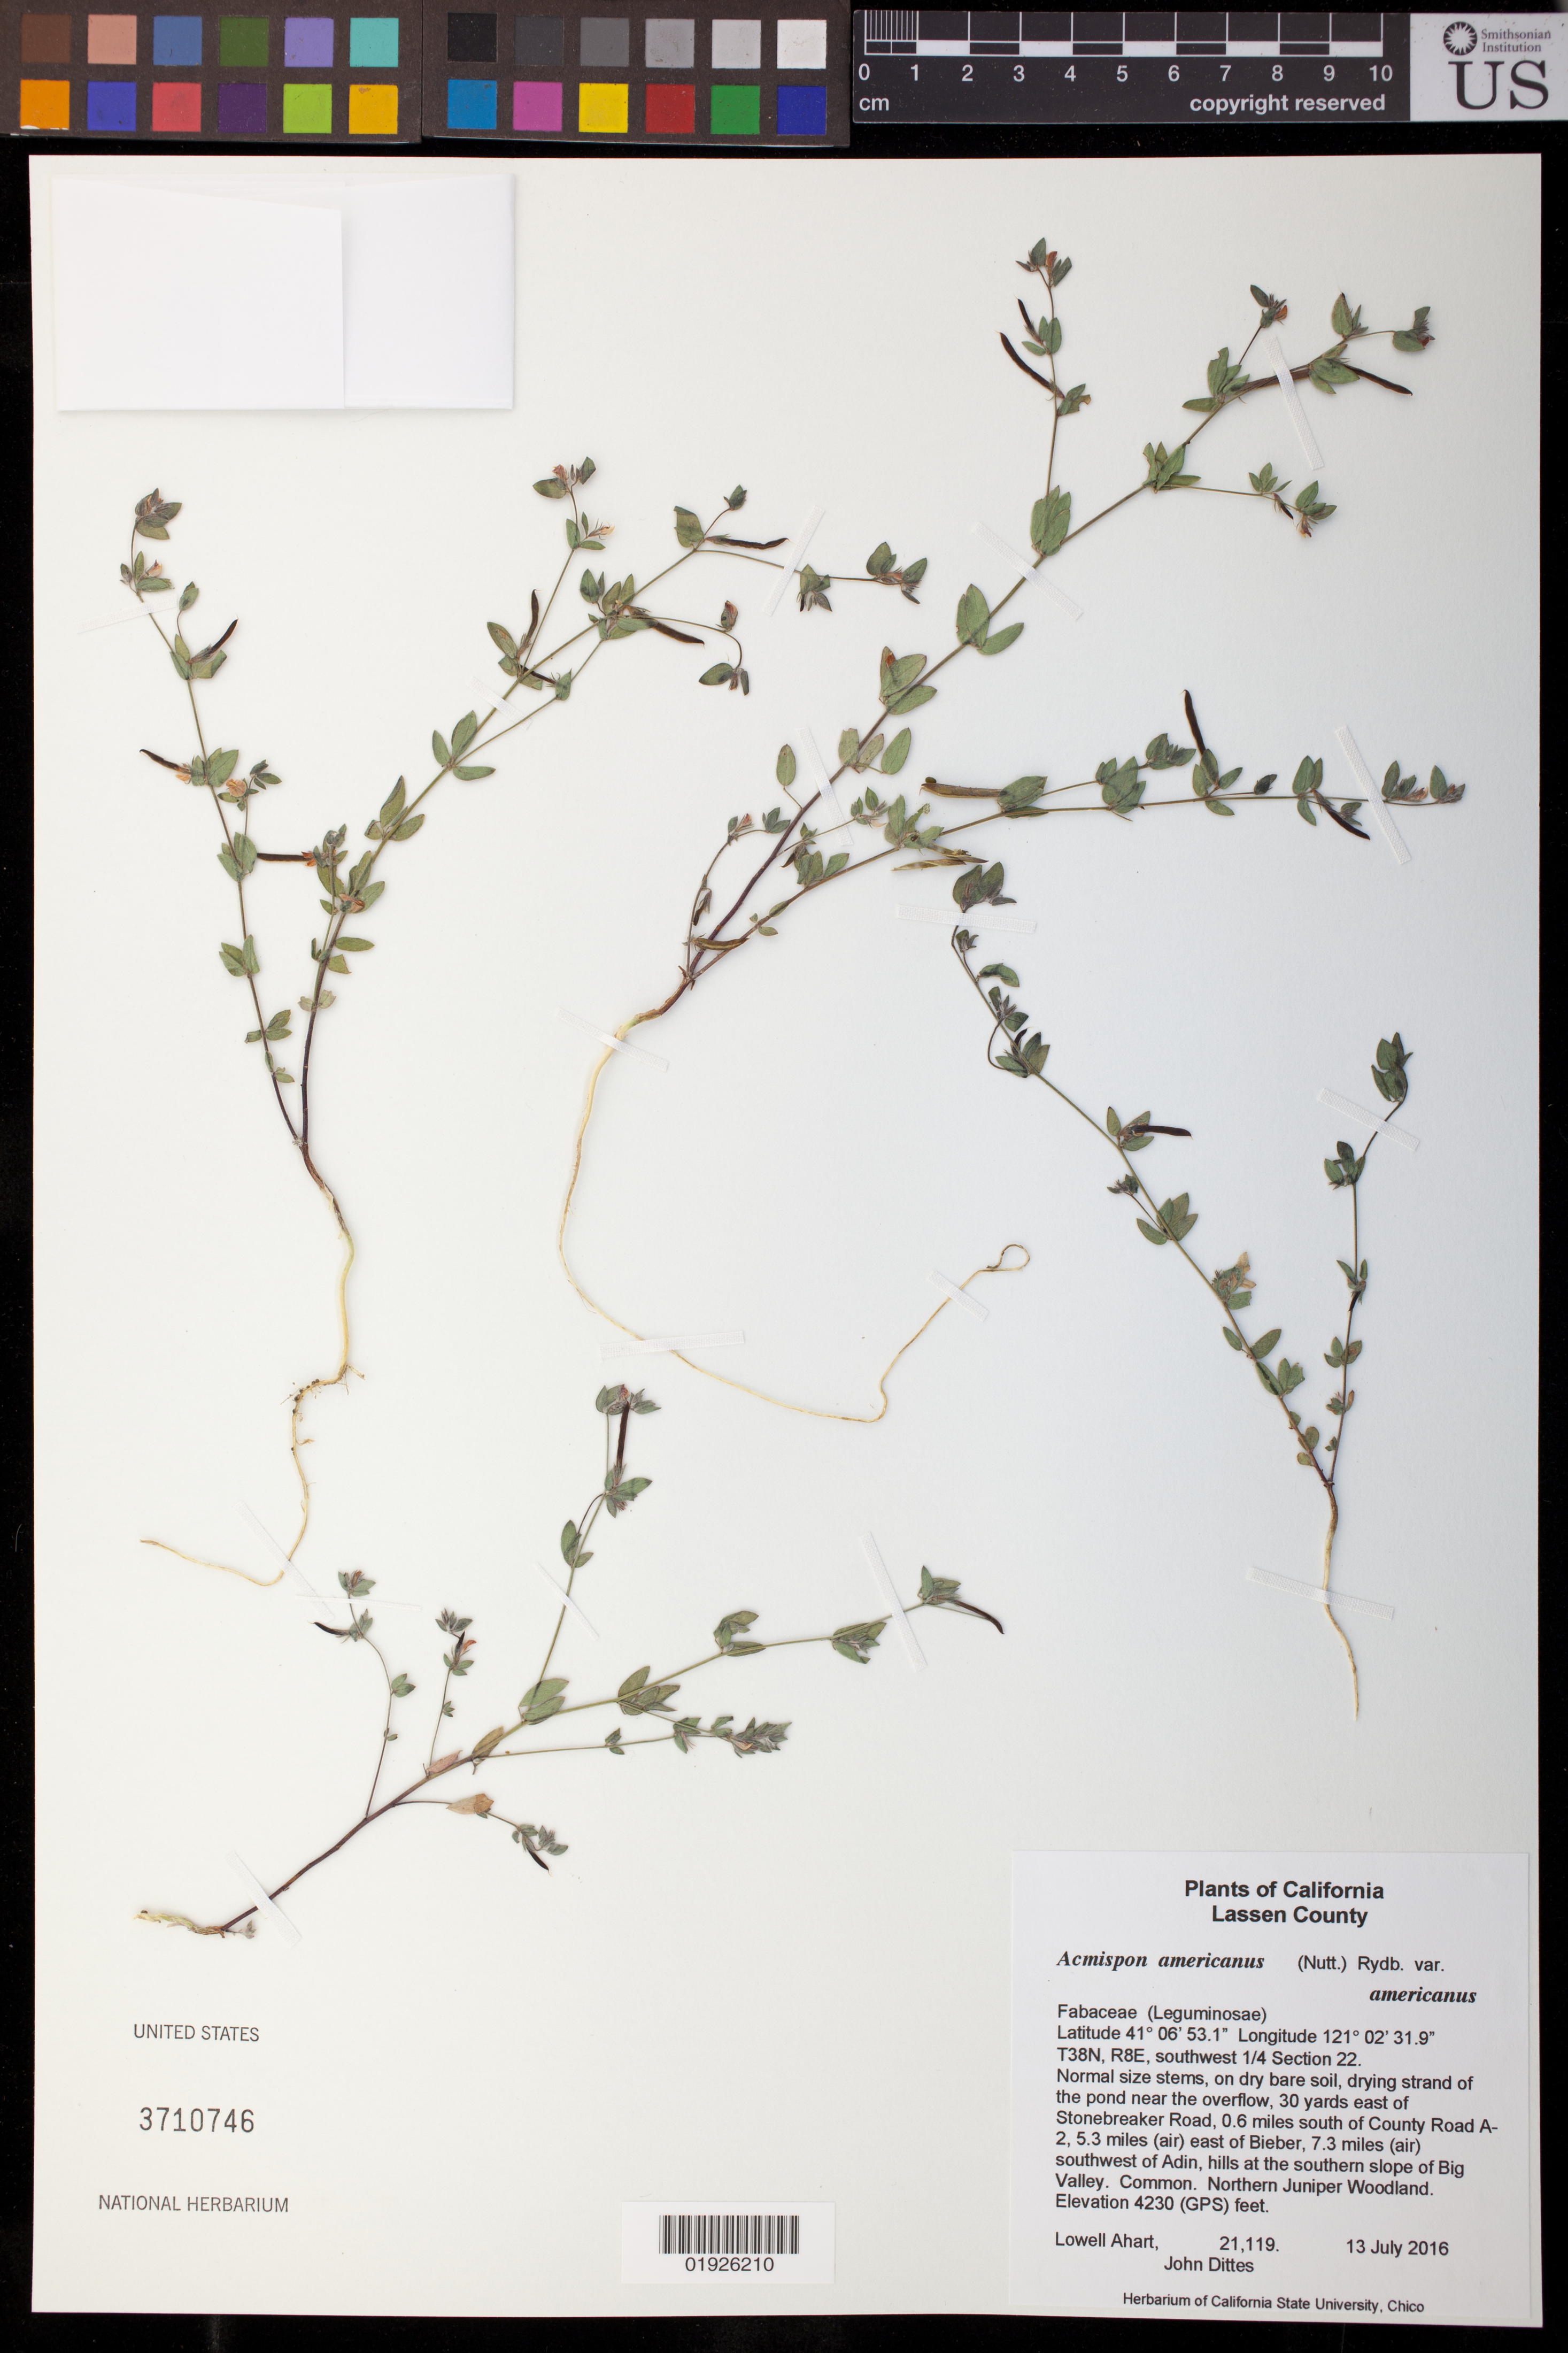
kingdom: Plantae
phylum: Tracheophyta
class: Magnoliopsida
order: Fabales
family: Fabaceae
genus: Acmispon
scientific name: Acmispon americanus var. americanus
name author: (Nutt.) Rydb.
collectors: L. Ahart & J. Dittes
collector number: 21119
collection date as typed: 13 July 2016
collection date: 2016-07-13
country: United States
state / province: California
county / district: Modoc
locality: T38N, R8E, southwest 1/4 section 22. Drying strand of the pond near the overflow, 30 yards east of Stonebreaker Road, 0.6 miles south of Country Road A-2, 5.3 miles (air) east of Bieber, 7.3 miles (air) southwest of Adin, hills at the southern slope of Big Valley.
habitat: Northern Juniper Woodland, on dry bare soil.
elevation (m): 1289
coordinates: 41 06 53.1, 121 02 31.9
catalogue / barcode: US 3710746